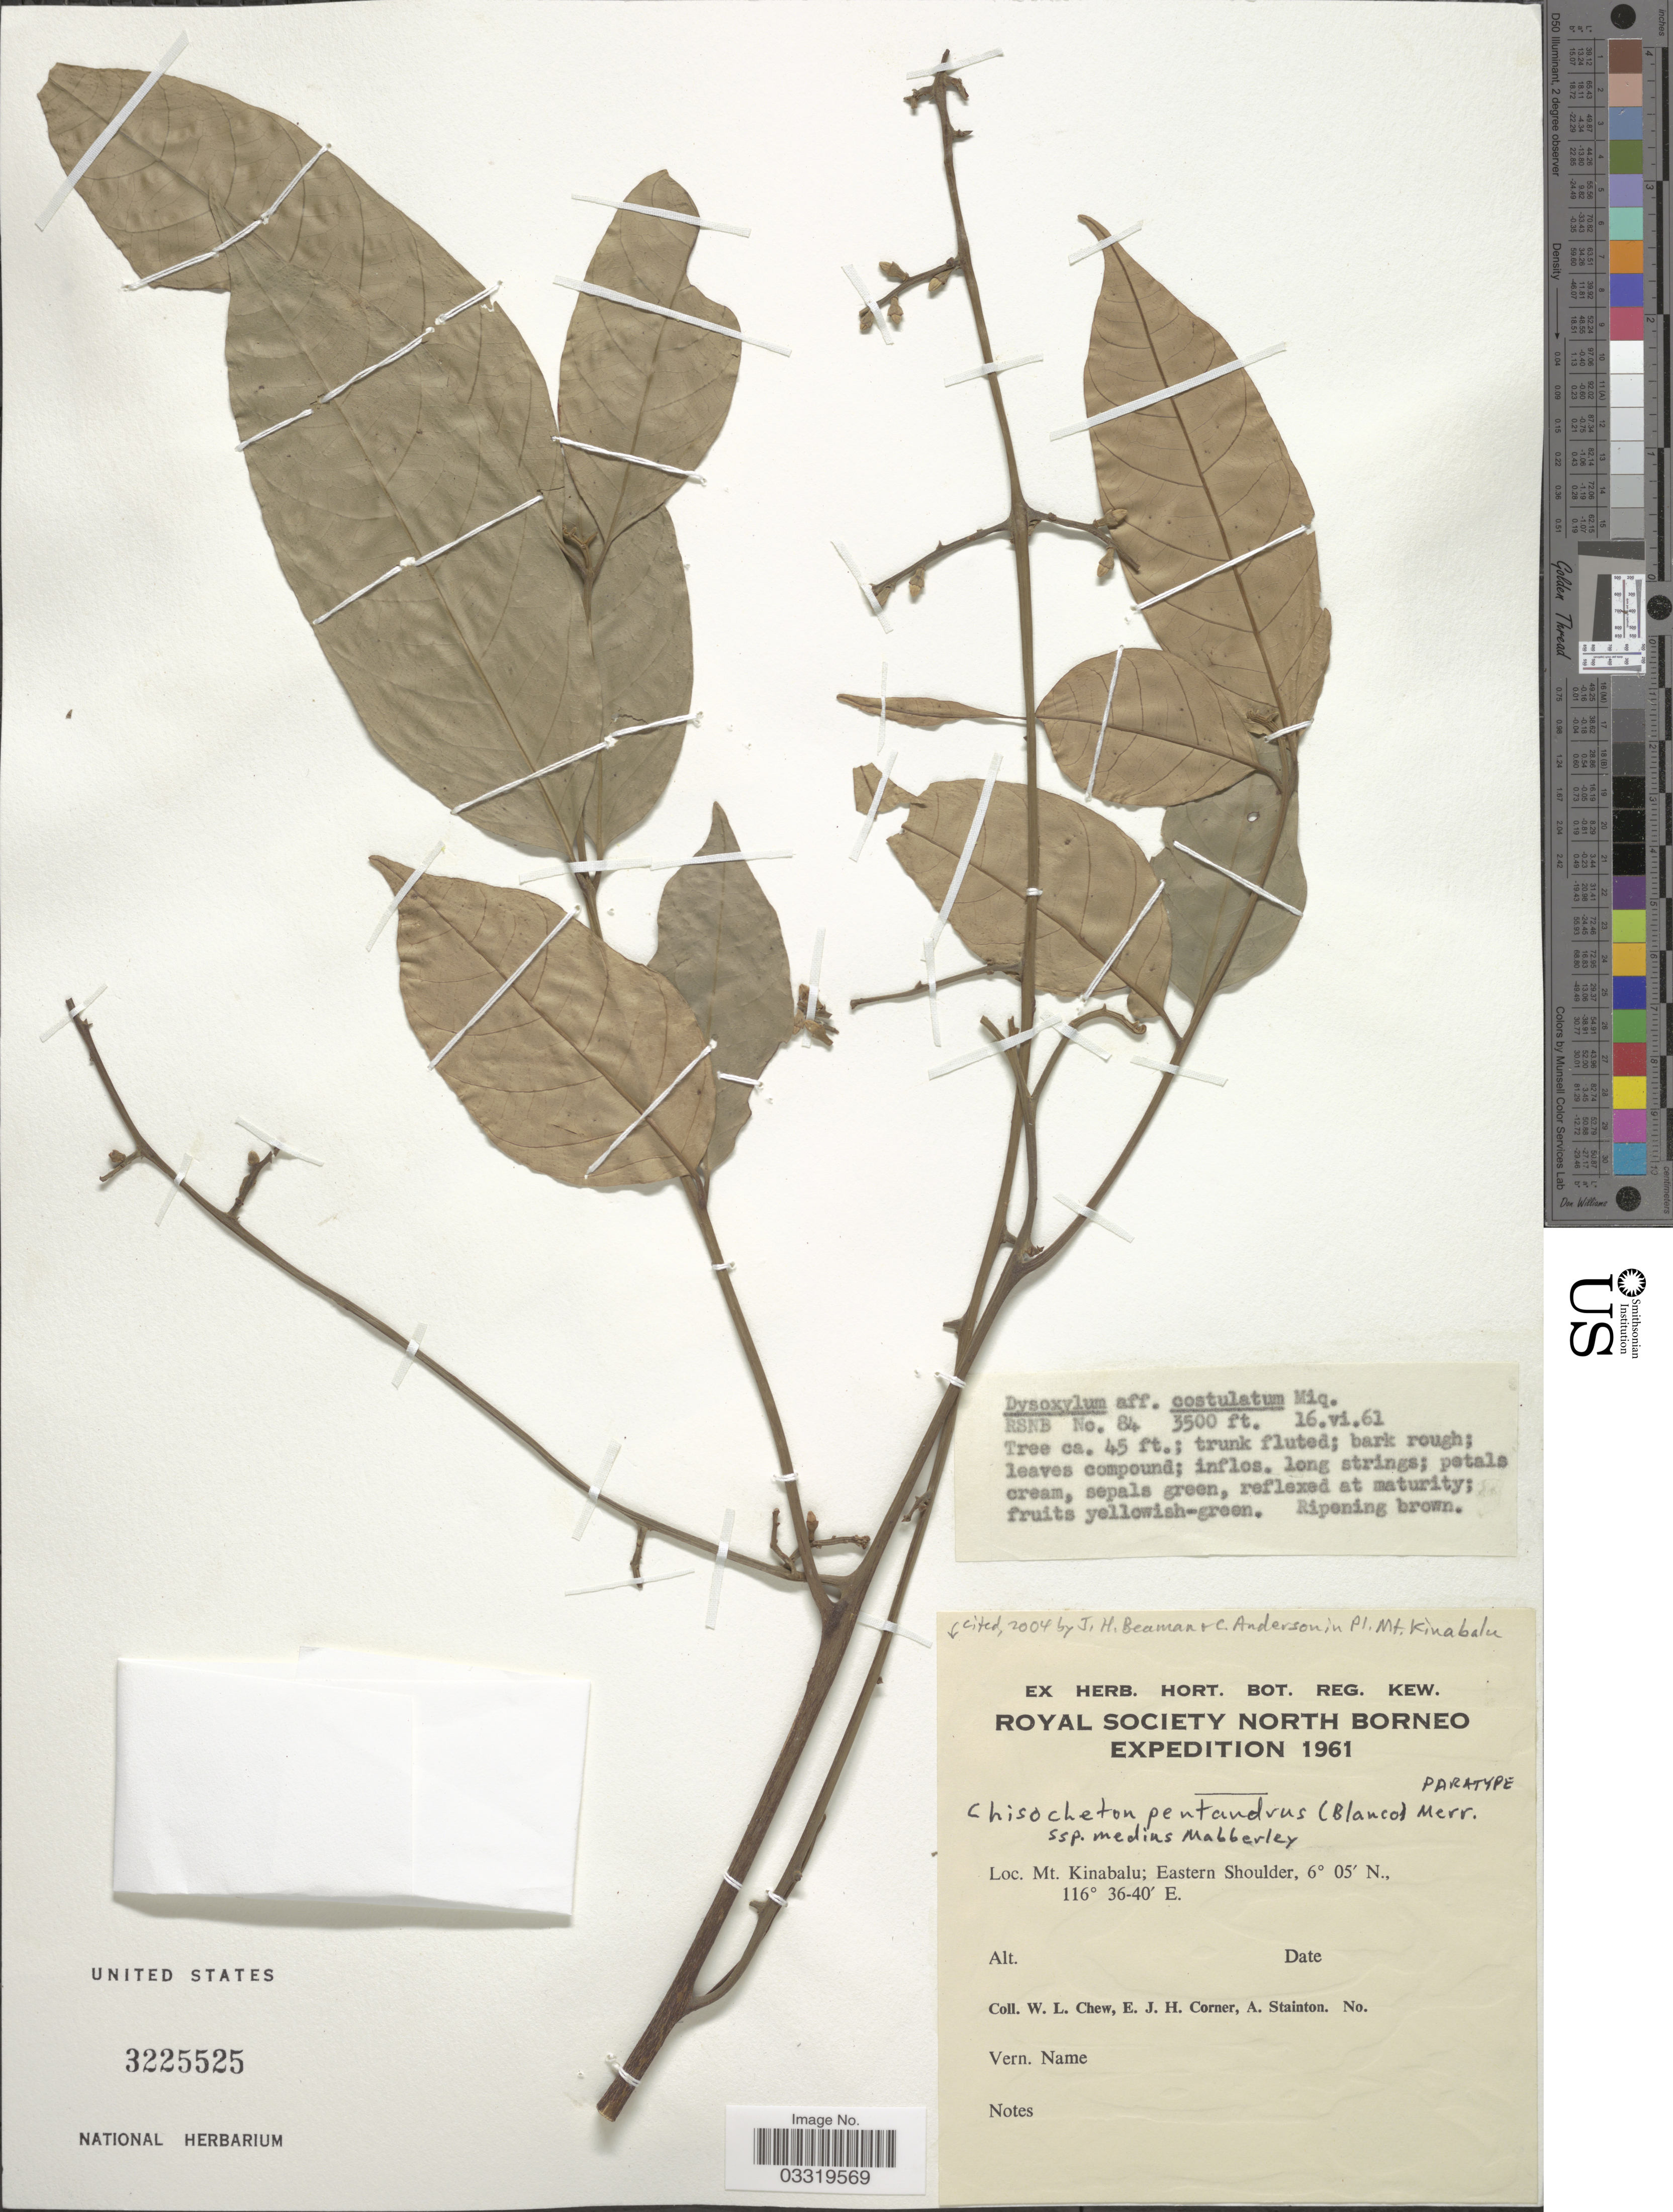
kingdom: Plantae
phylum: Tracheophyta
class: Magnoliopsida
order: Sapindales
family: Meliaceae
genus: Chisocheton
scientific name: Chisocheton pentandrus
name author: (Blanco) Merr.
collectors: W. Chew, E. Corner & A. Stainton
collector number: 84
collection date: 1961-06-16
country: Malaysia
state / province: Sabah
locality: Mt. Kinabalu; Eastern Shoulder.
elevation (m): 1067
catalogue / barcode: US 3225525